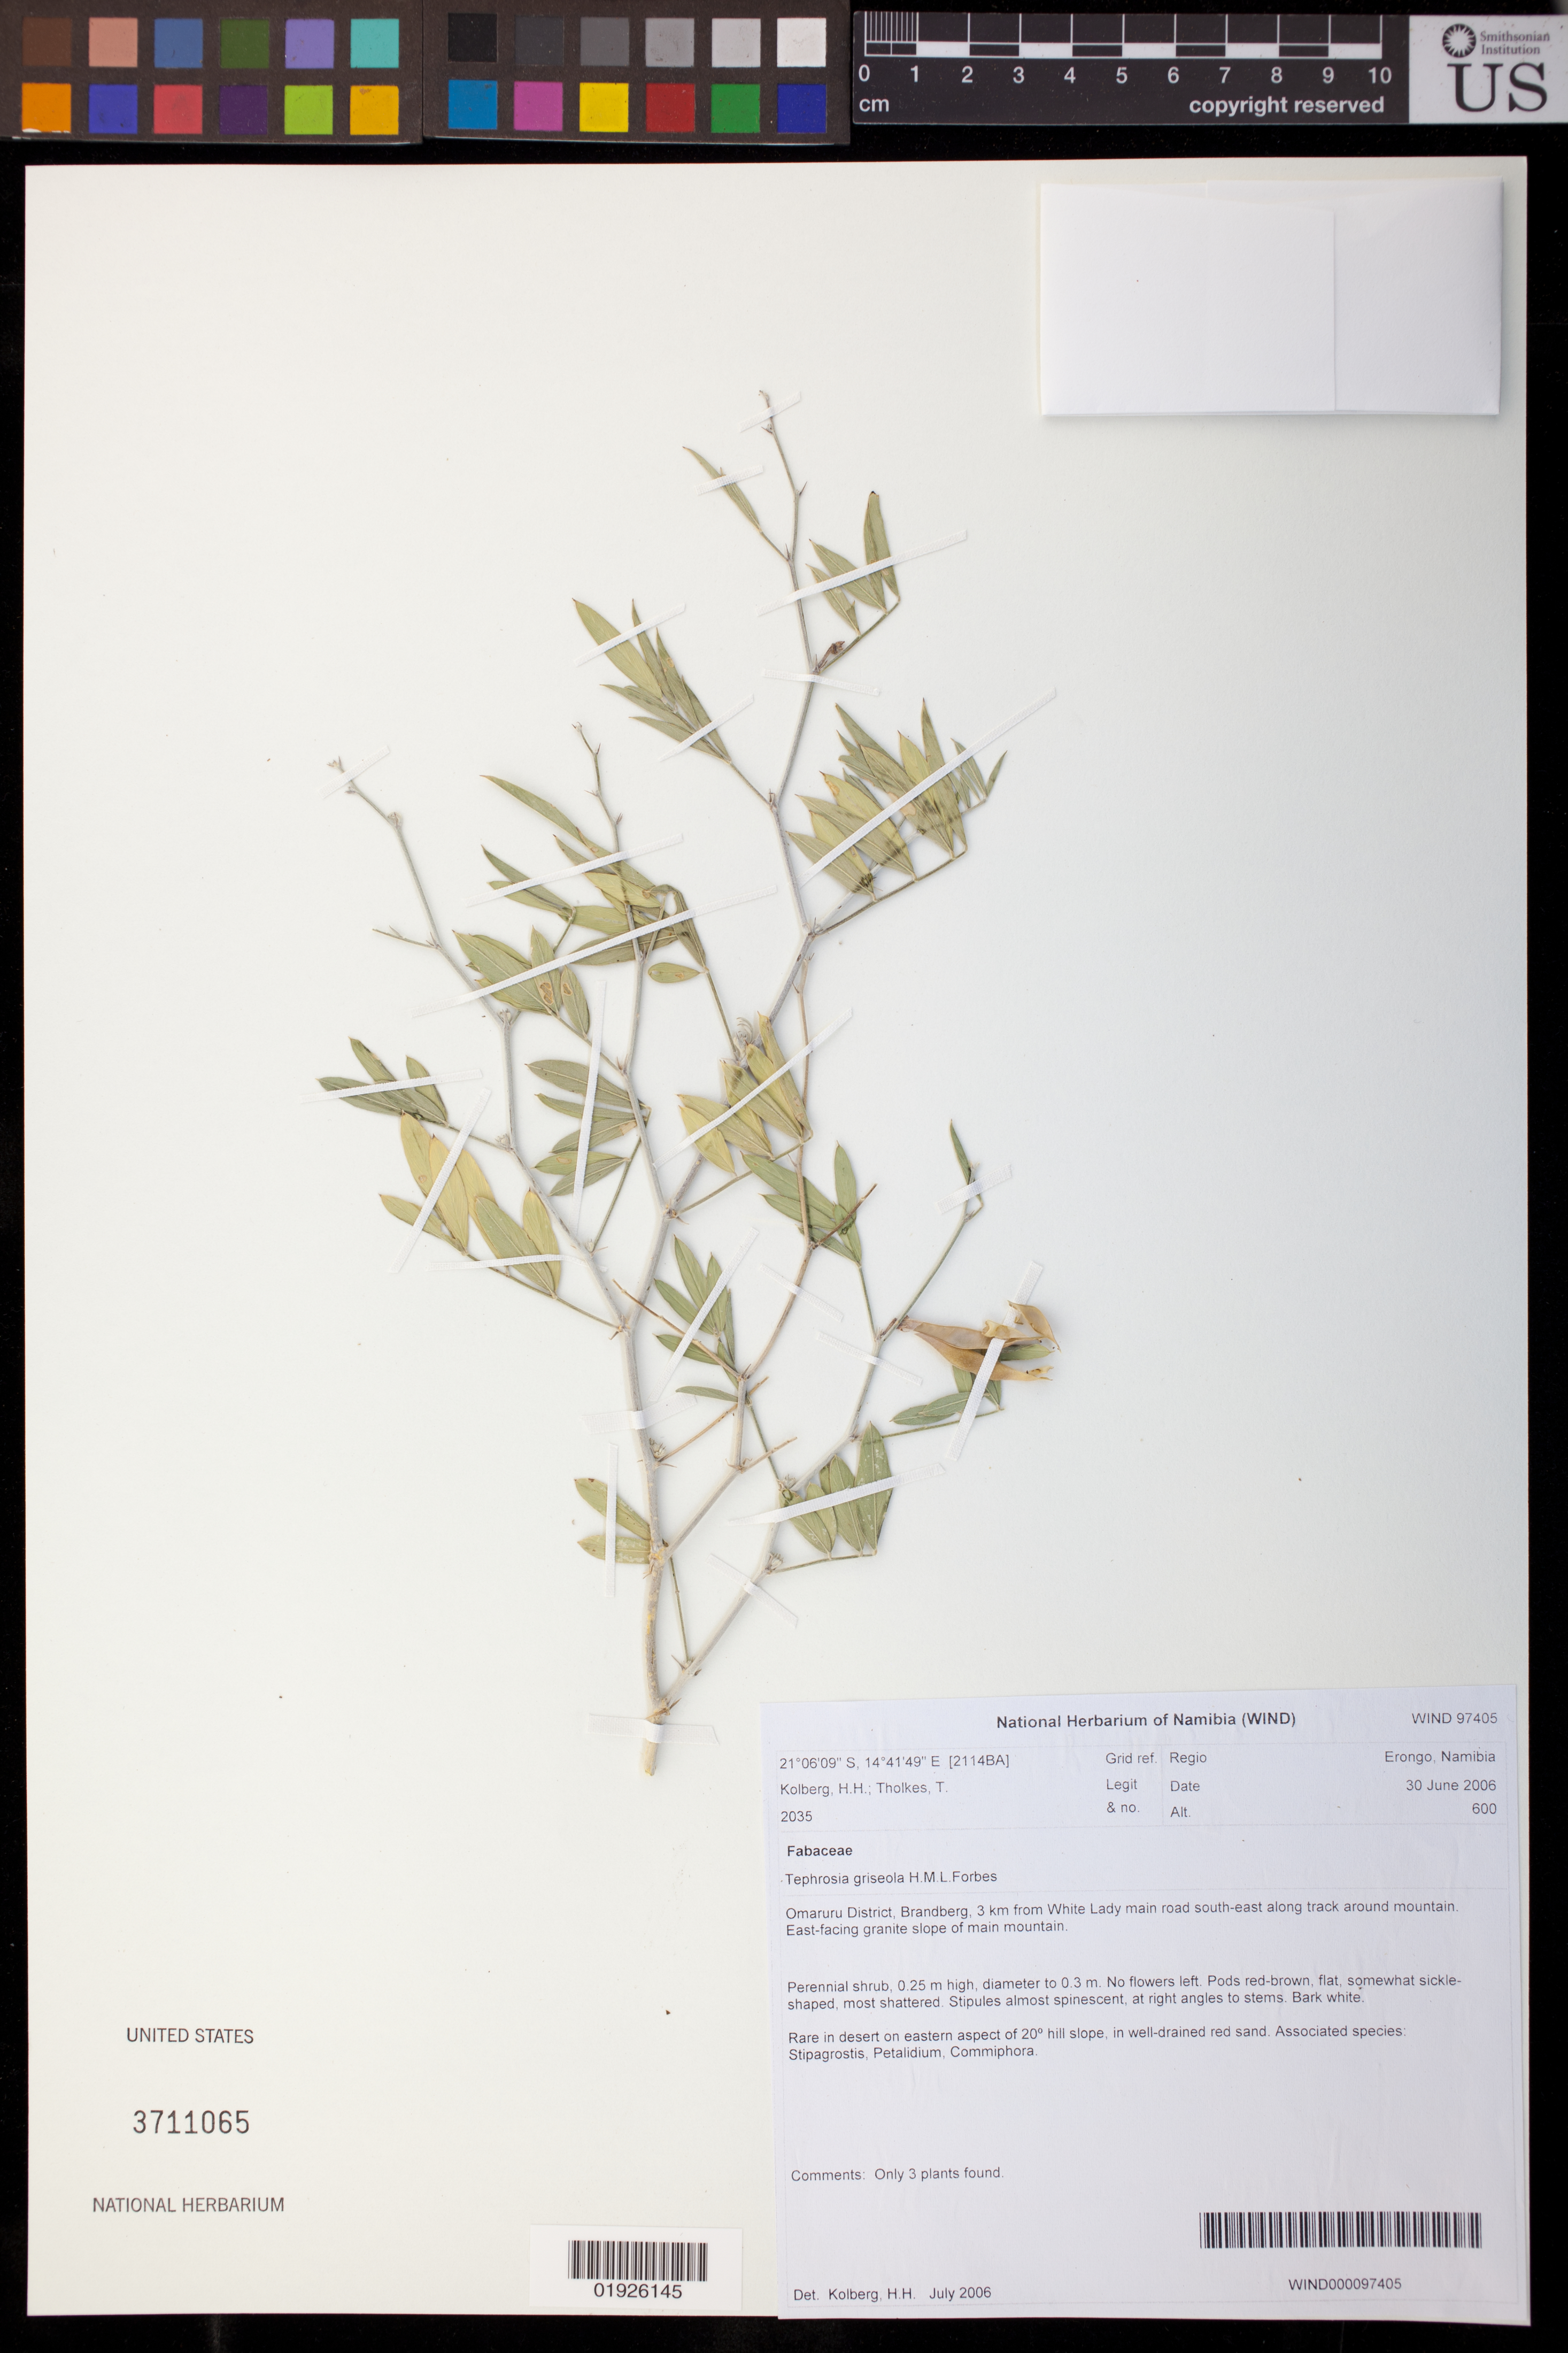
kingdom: Plantae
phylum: Tracheophyta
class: Magnoliopsida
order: Fabales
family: Fabaceae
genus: Tephrosia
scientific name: Tephrosia griseola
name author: H.M.L. Forbes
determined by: Kolberg, H. H.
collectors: H. H. Kolberg & T. Tholkes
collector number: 2035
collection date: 2006-06-30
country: Namibia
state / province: Erongo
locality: Omaruru District, Brandberg, 3 km from White Lady main road south-east along track around mountain.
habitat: East facing granite slope of main mountain.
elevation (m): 600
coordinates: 21 06 09 S, 14 41 49 E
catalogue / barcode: US 3711065